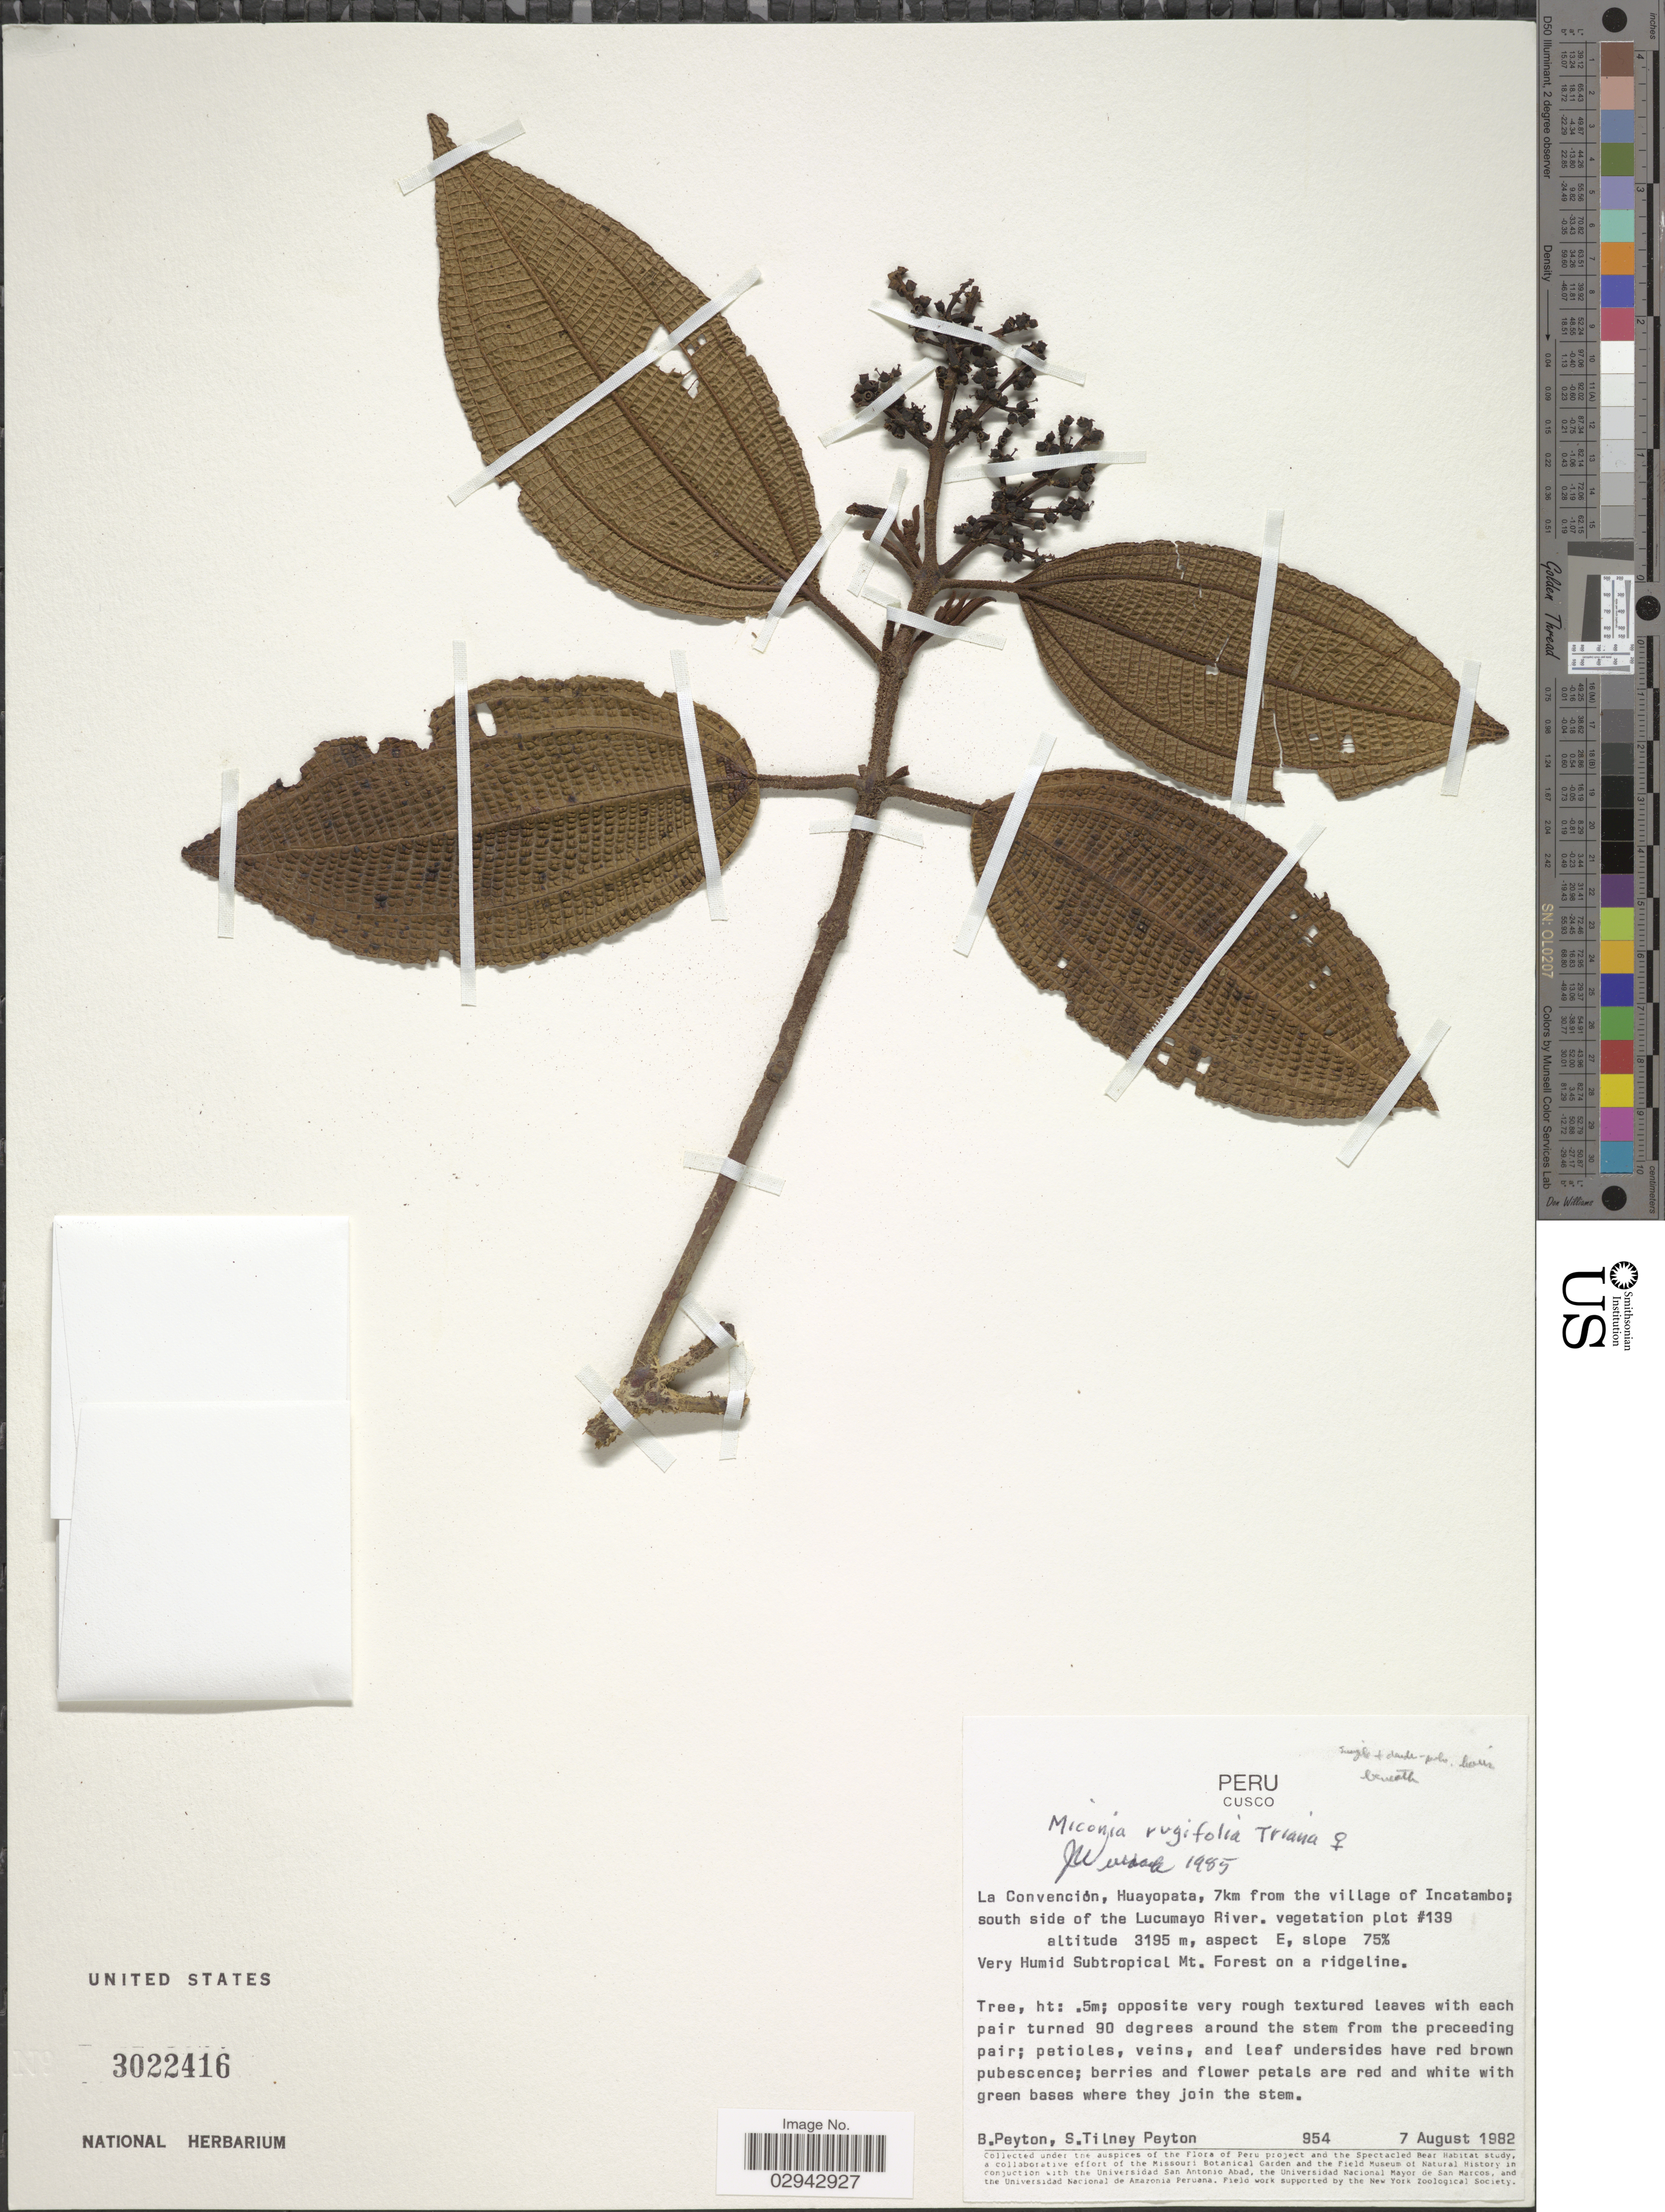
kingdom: Plantae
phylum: Tracheophyta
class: Magnoliopsida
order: Myrtales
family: Melastomataceae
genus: Miconia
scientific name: Miconia rugifolia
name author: Triana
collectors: B. Peyton & S. Peyton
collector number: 954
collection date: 1982-08-07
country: Peru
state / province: Cusco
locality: La Convención, Huayopata, 7km from the village of Incatambo; south side of the Lucumayo River.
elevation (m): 3195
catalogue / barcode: US 3022416